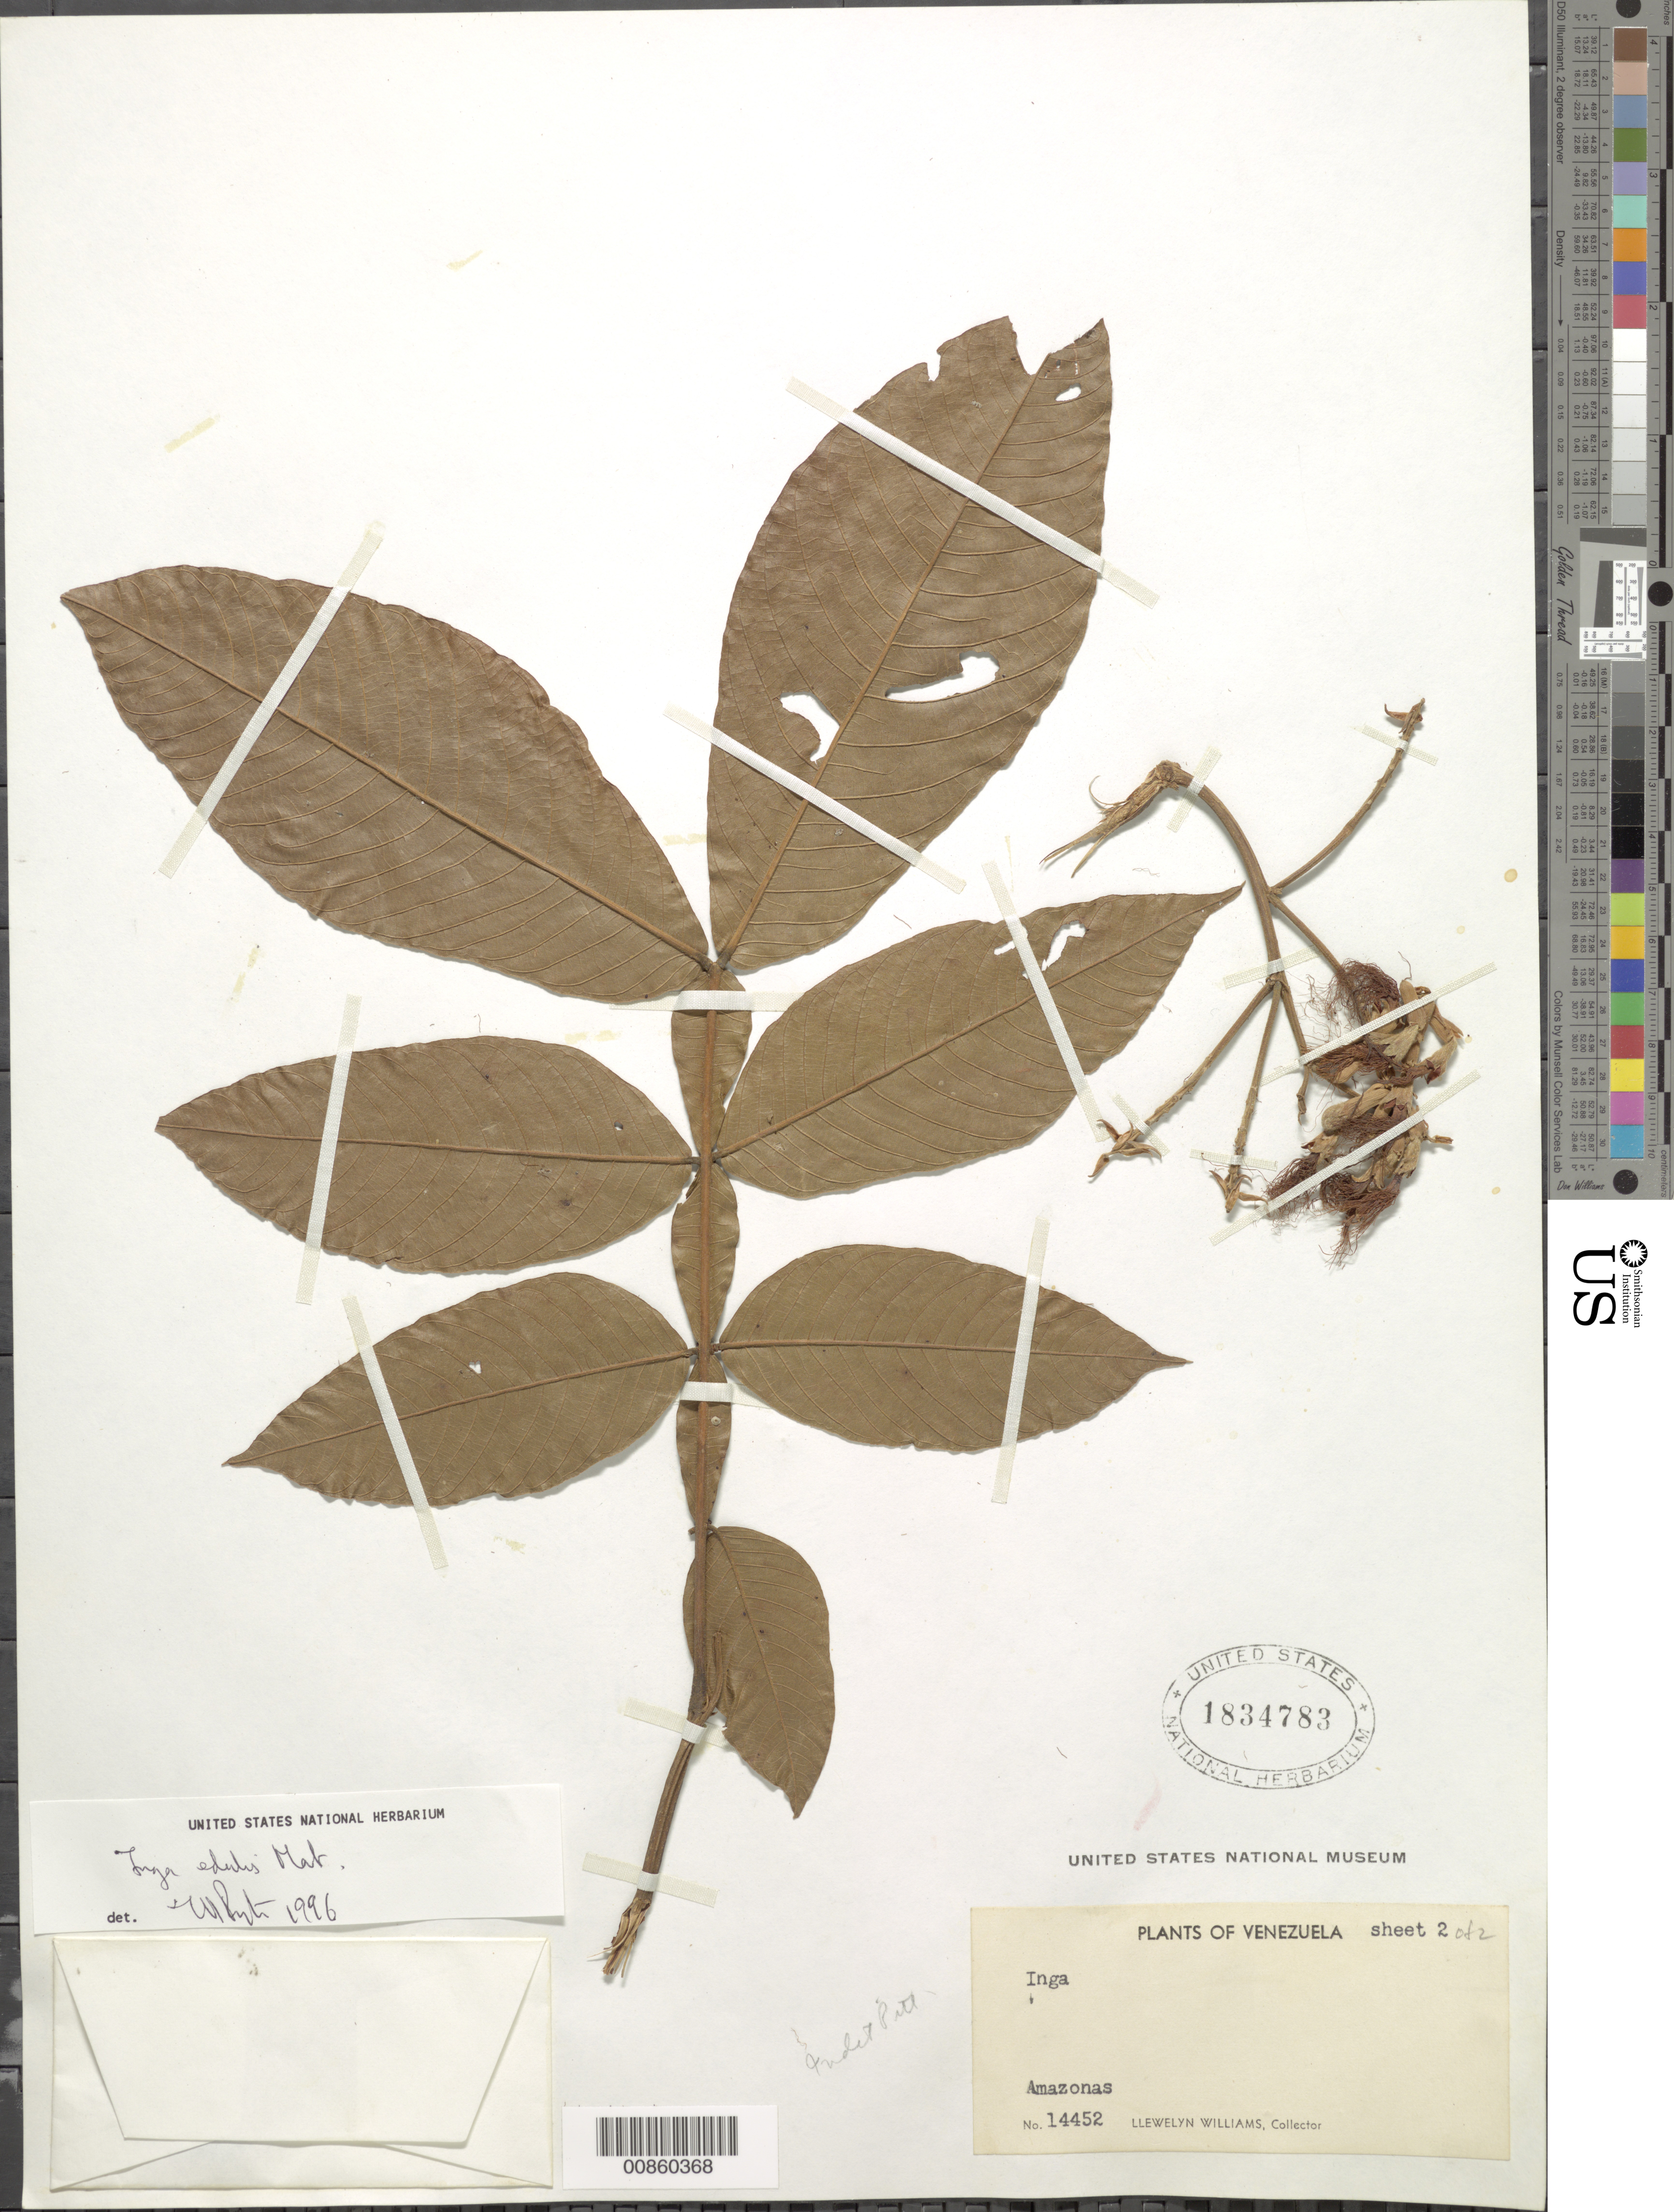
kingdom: Plantae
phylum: Tracheophyta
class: Magnoliopsida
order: Fabales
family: Fabaceae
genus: Inga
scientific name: Inga edulis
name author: Mart.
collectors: Ll. Williams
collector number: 14452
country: Venezuela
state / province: Amazonas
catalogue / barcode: US 1834783